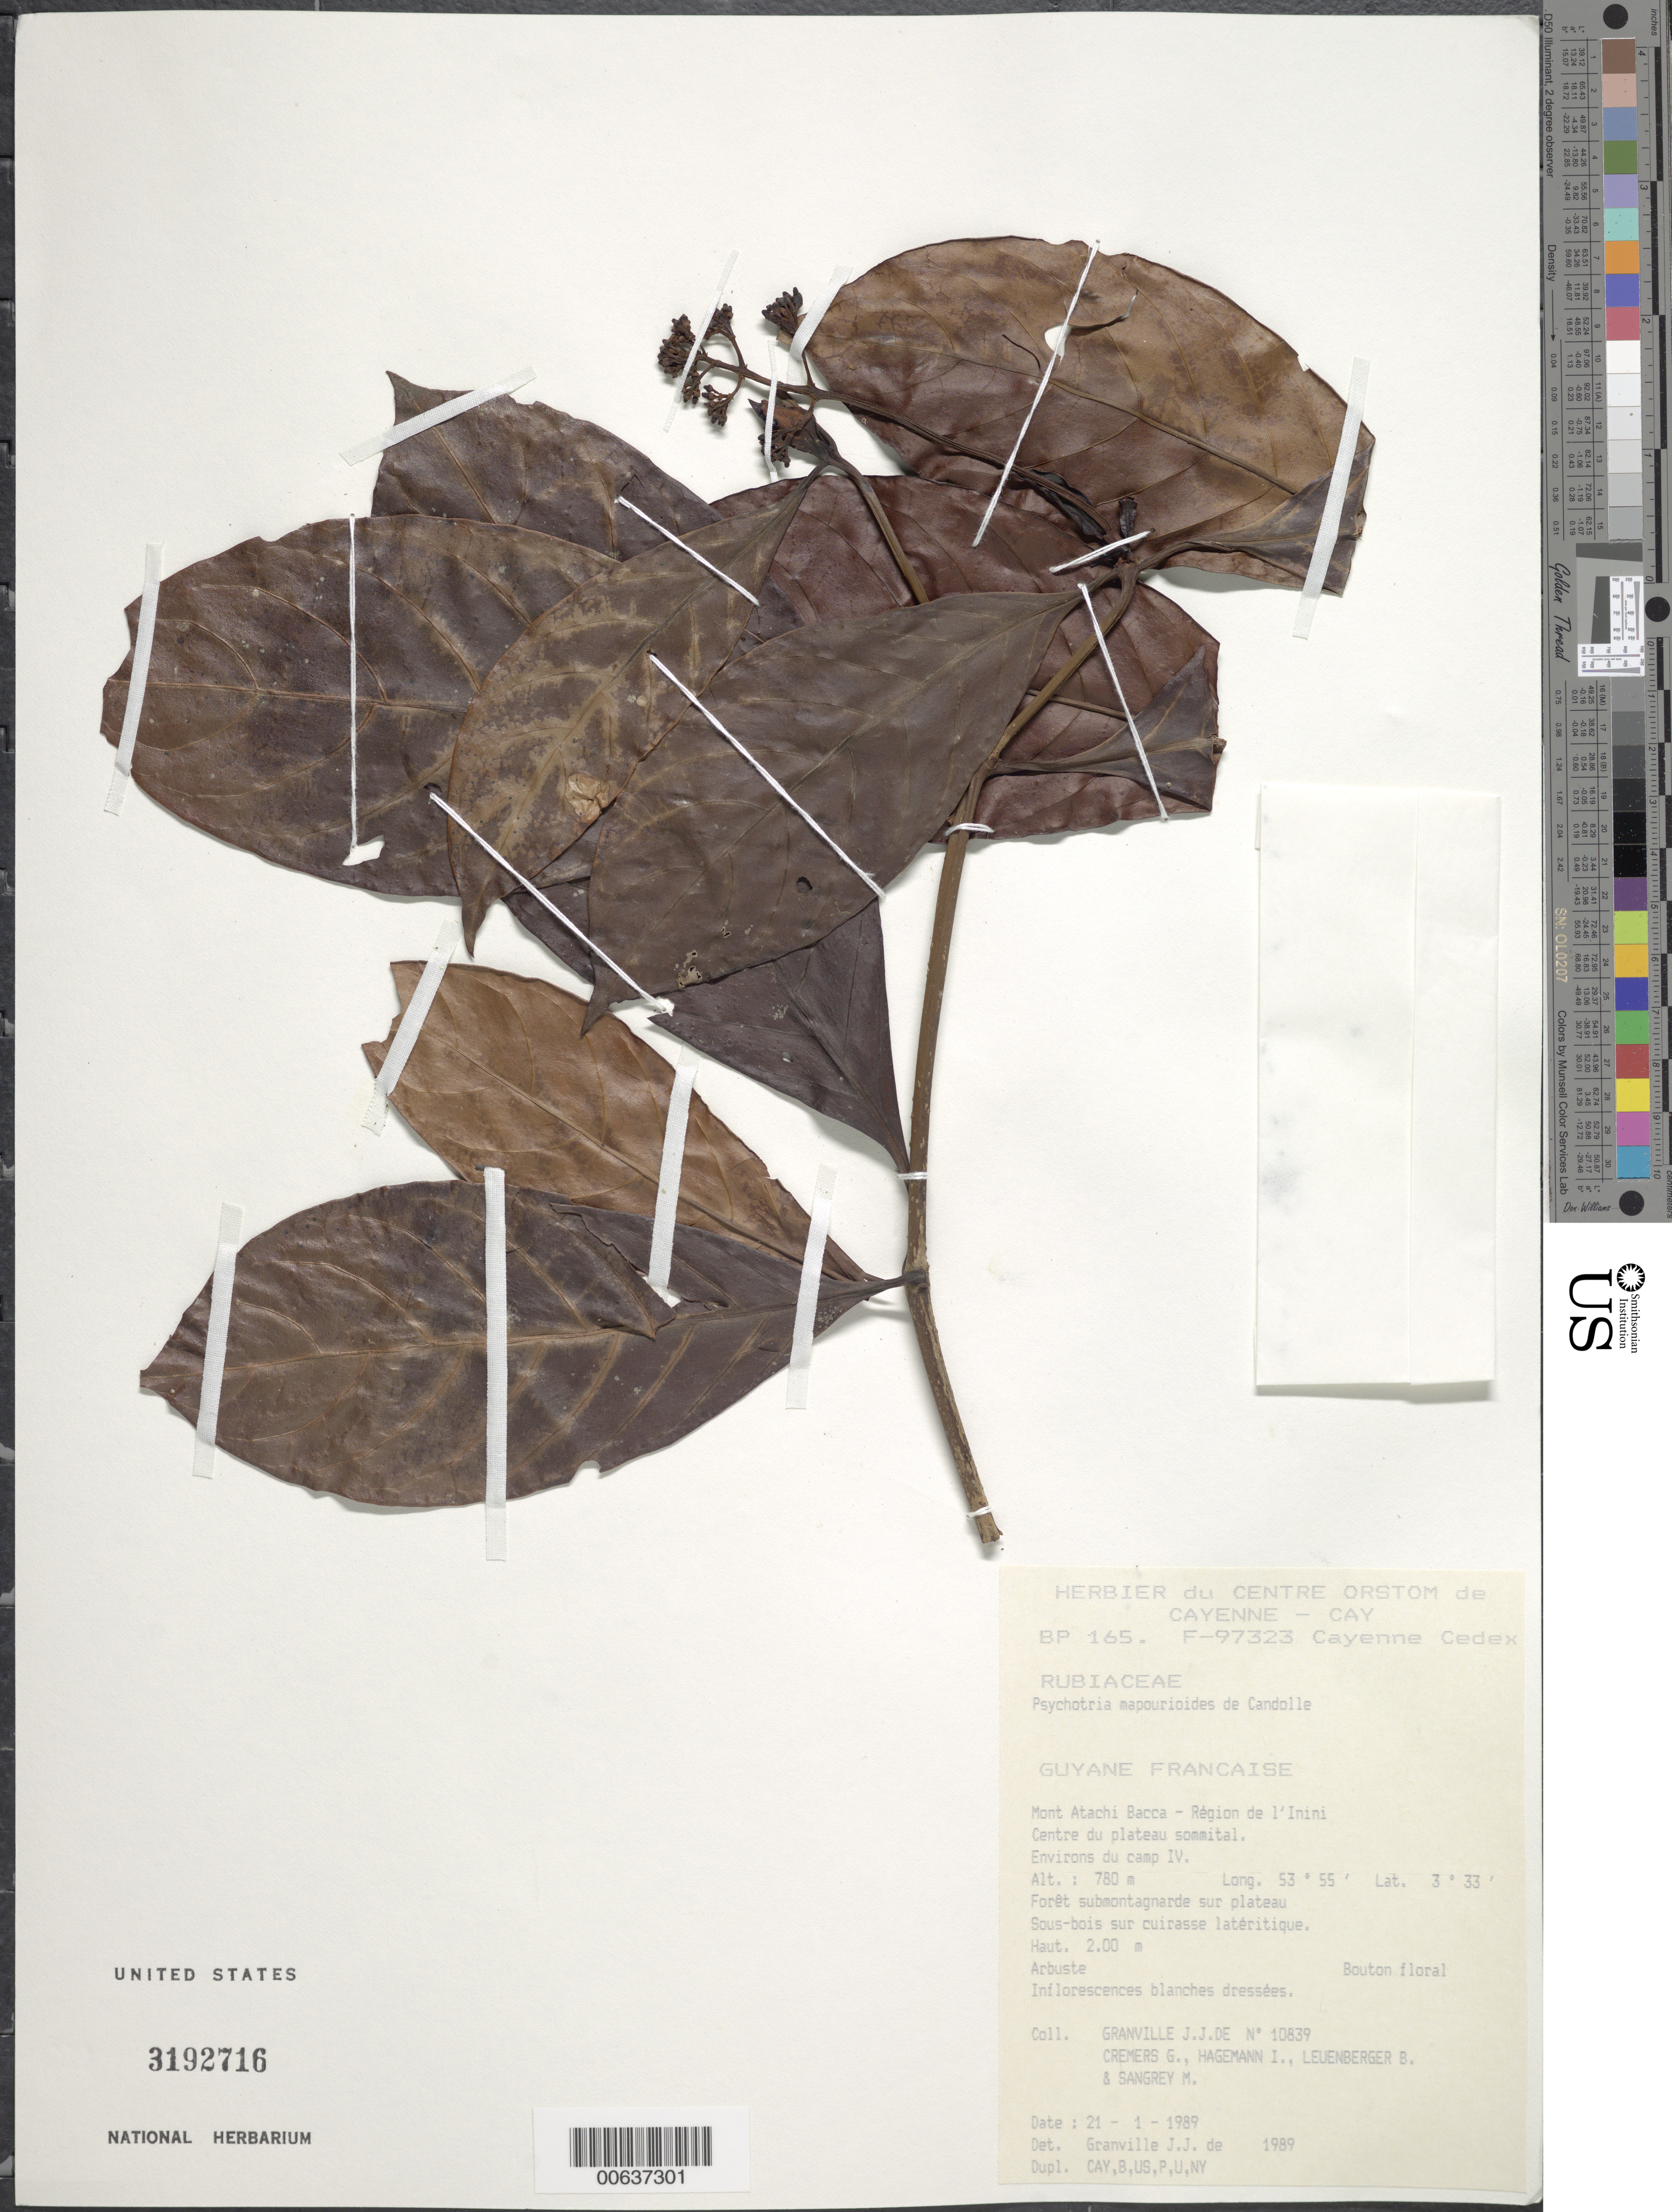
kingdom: Plantae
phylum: Tracheophyta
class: Magnoliopsida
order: Gentianales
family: Rubiaceae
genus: Psychotria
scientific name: Psychotria mapourioides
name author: DC.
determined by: Granville, J. J. de, (CAY), Institut de Recherche pour le Developpement (IRD) (FRENCH GUIANA)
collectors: J.-J. de Granville, G. Cremers, J. Hagemann, B. E. Leuenberger & M. S. Sangrey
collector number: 10839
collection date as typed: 21-Jan-89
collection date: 1989-01-21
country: French Guiana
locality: Mont Atachi Bacca, région de l'Inini. Centre du plateau sommital. Environs du camp IV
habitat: Forêt submontagnarde sur plateau. Sous-bois, sur cuirasse latéritique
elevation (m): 780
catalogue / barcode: US 3192716